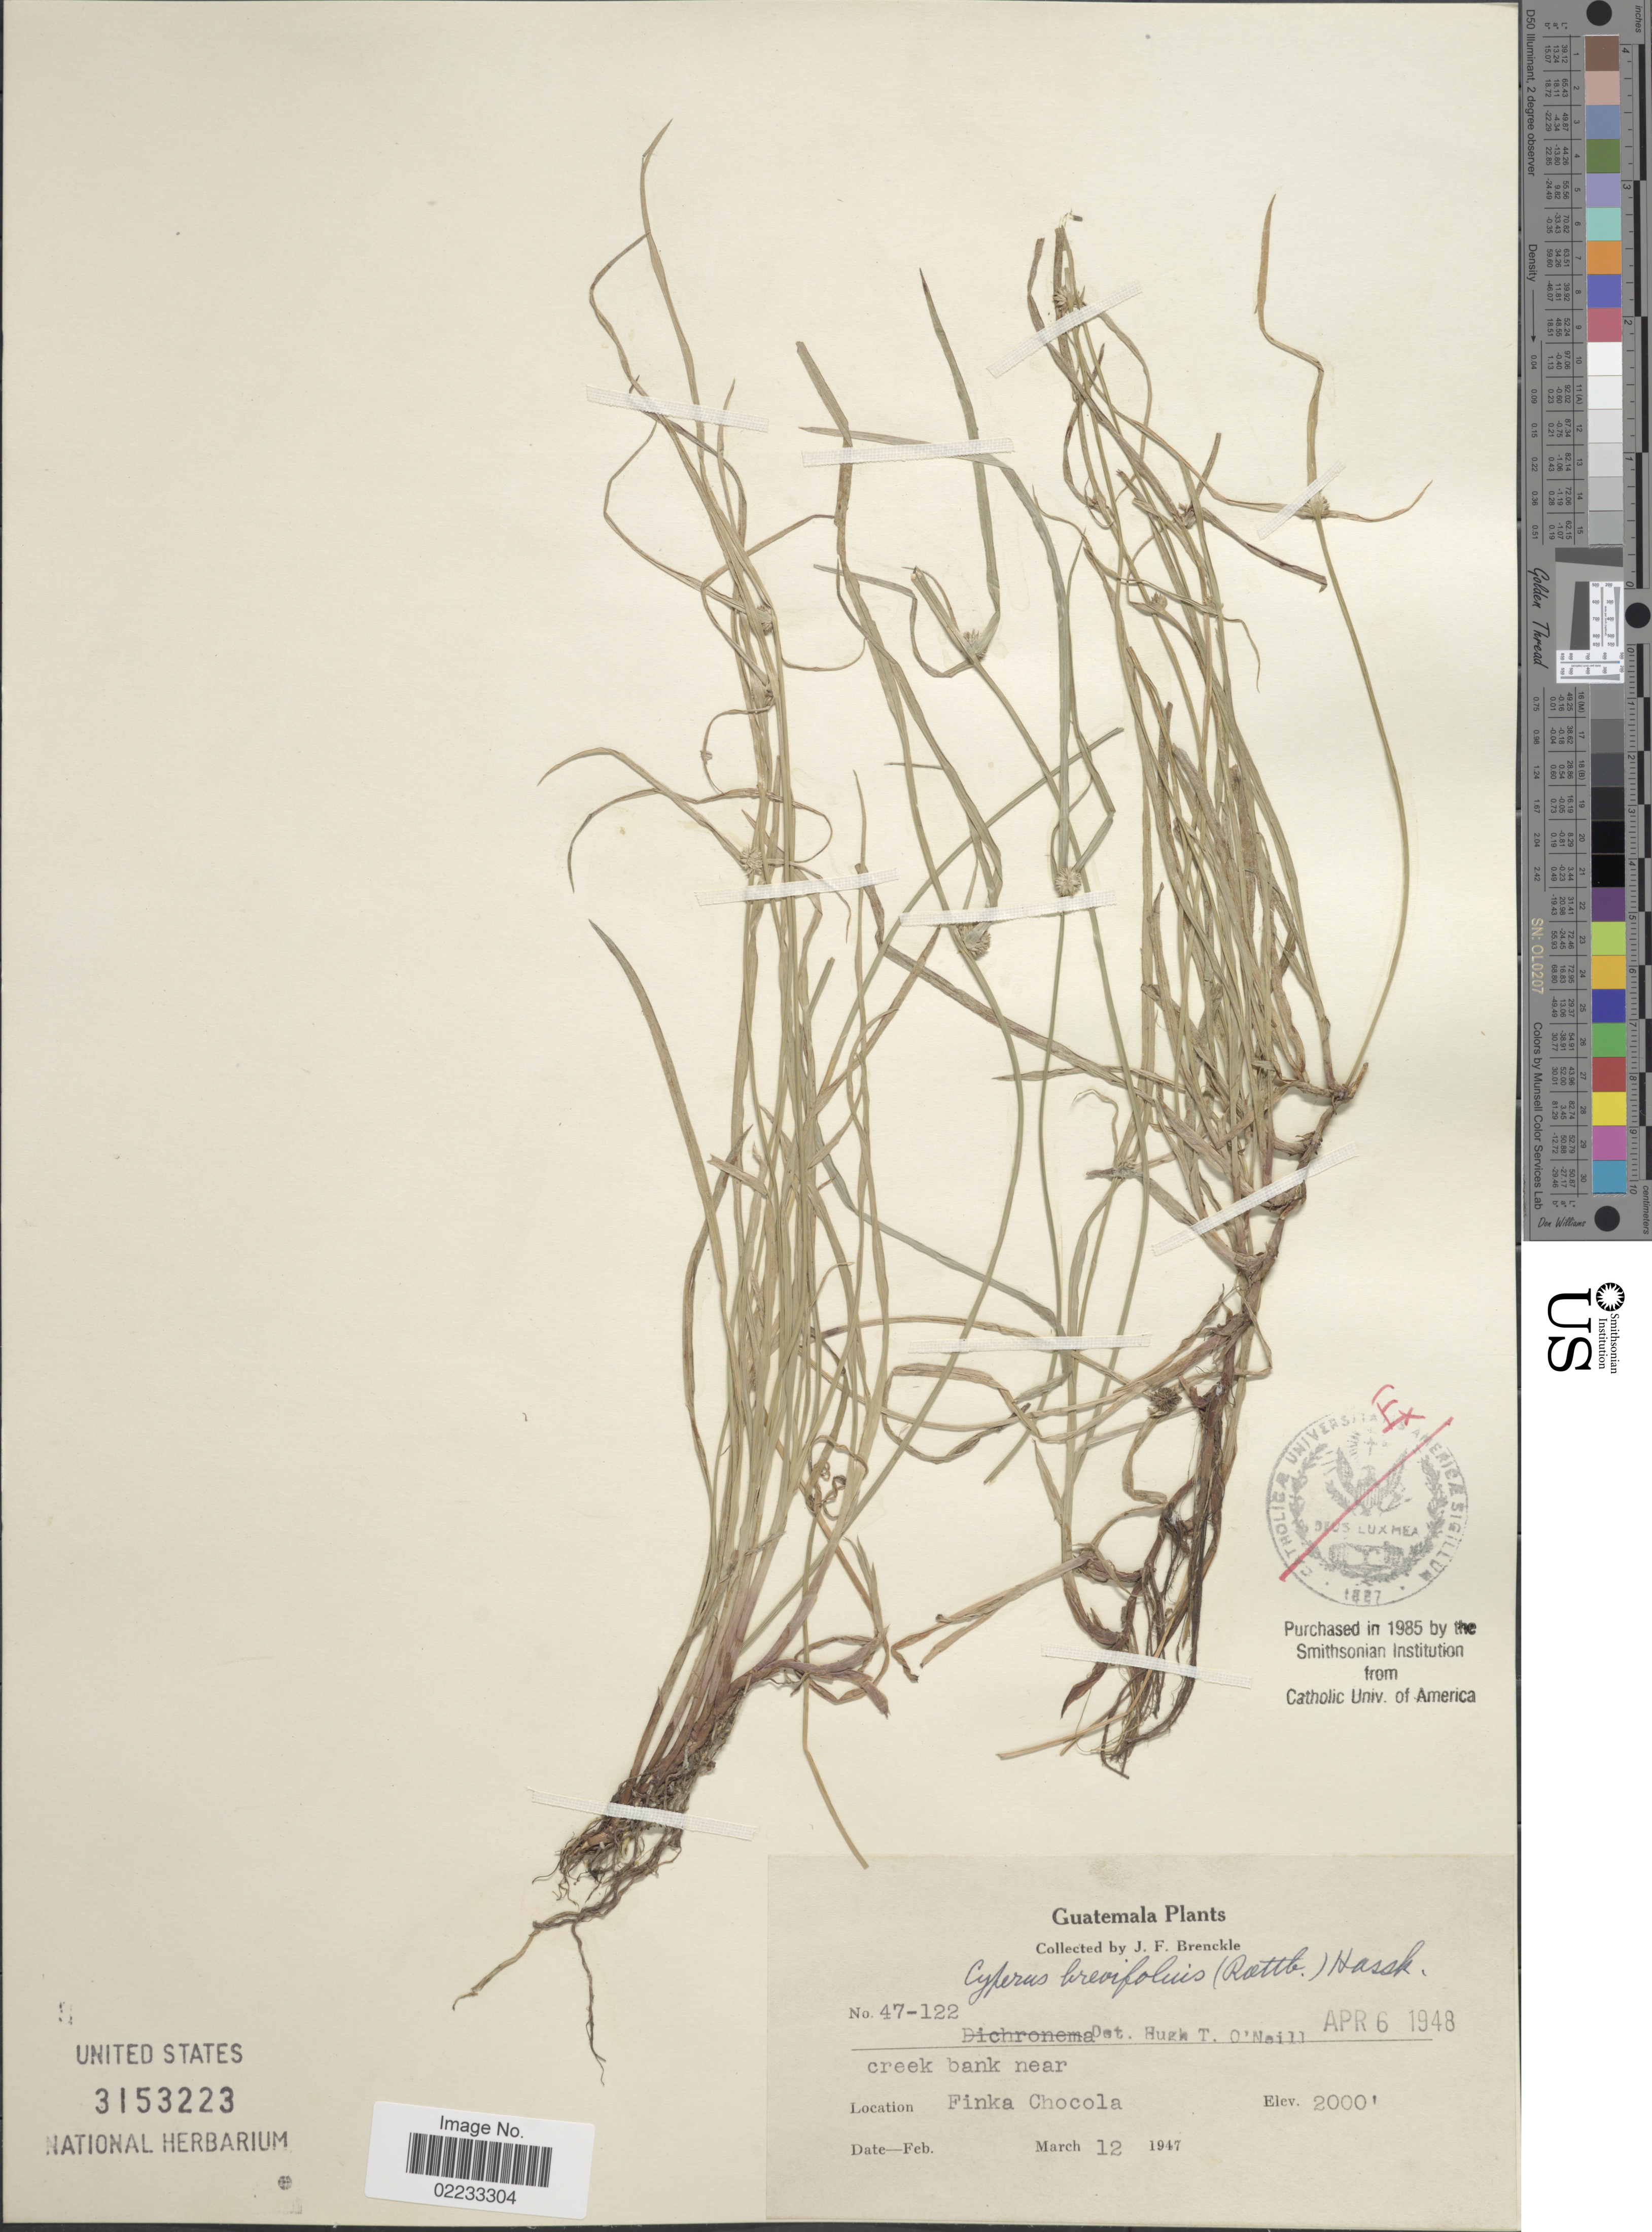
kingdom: Plantae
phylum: Tracheophyta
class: Liliopsida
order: Poales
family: Cyperaceae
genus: Cyperus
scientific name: Cyperus brevifolius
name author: (Rottb.) Hassk.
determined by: Strong, M. T., (US), Smithsonian Institution - National Museum of Natural History (UNITED STATES)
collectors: J. Brenckle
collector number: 47-122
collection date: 1947-03-12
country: Guatemala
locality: Creek bank near Finka Chocola.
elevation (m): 610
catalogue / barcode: US 3153223